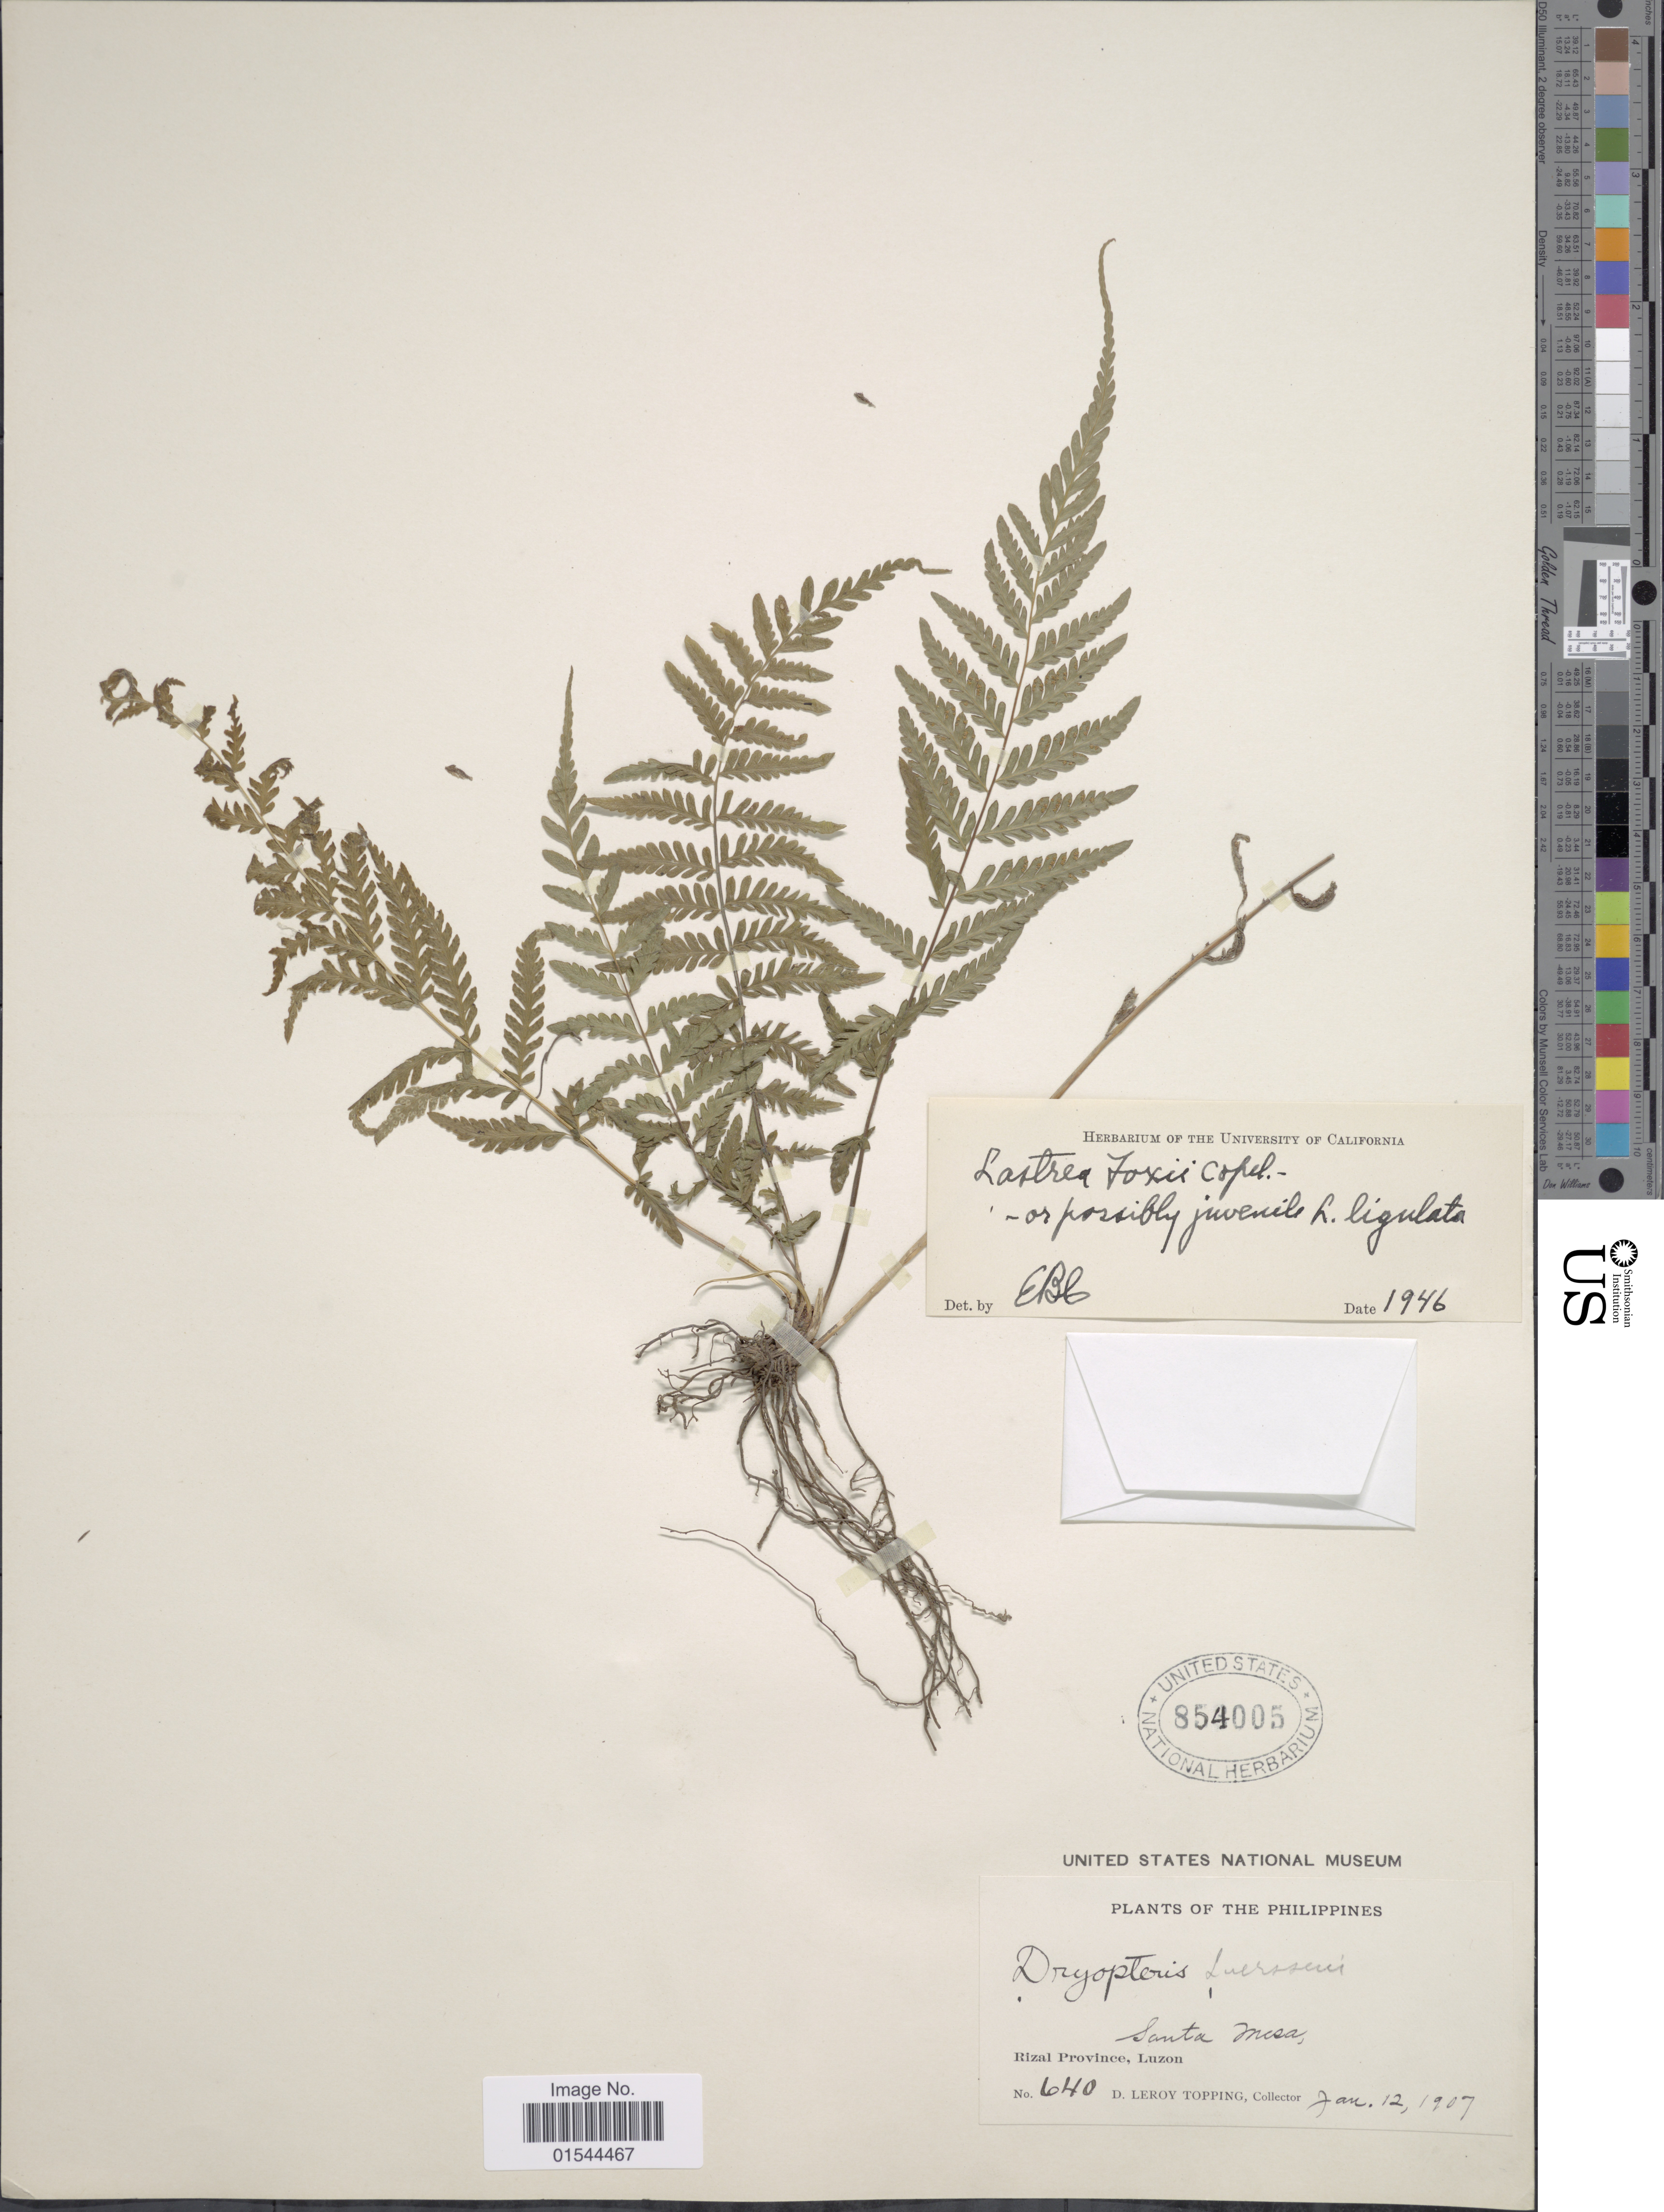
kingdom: Plantae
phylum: Tracheophyta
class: Polypodiopsida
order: Polypodiales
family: Thelypteridaceae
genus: Pneumatopteris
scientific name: Pneumatopteris ligulata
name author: (C. Presl) Holttum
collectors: D. L. Topping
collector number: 640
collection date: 1907-01-12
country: Philippines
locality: Santa Mesa, Rizal Province, Luzon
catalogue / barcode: US 854005